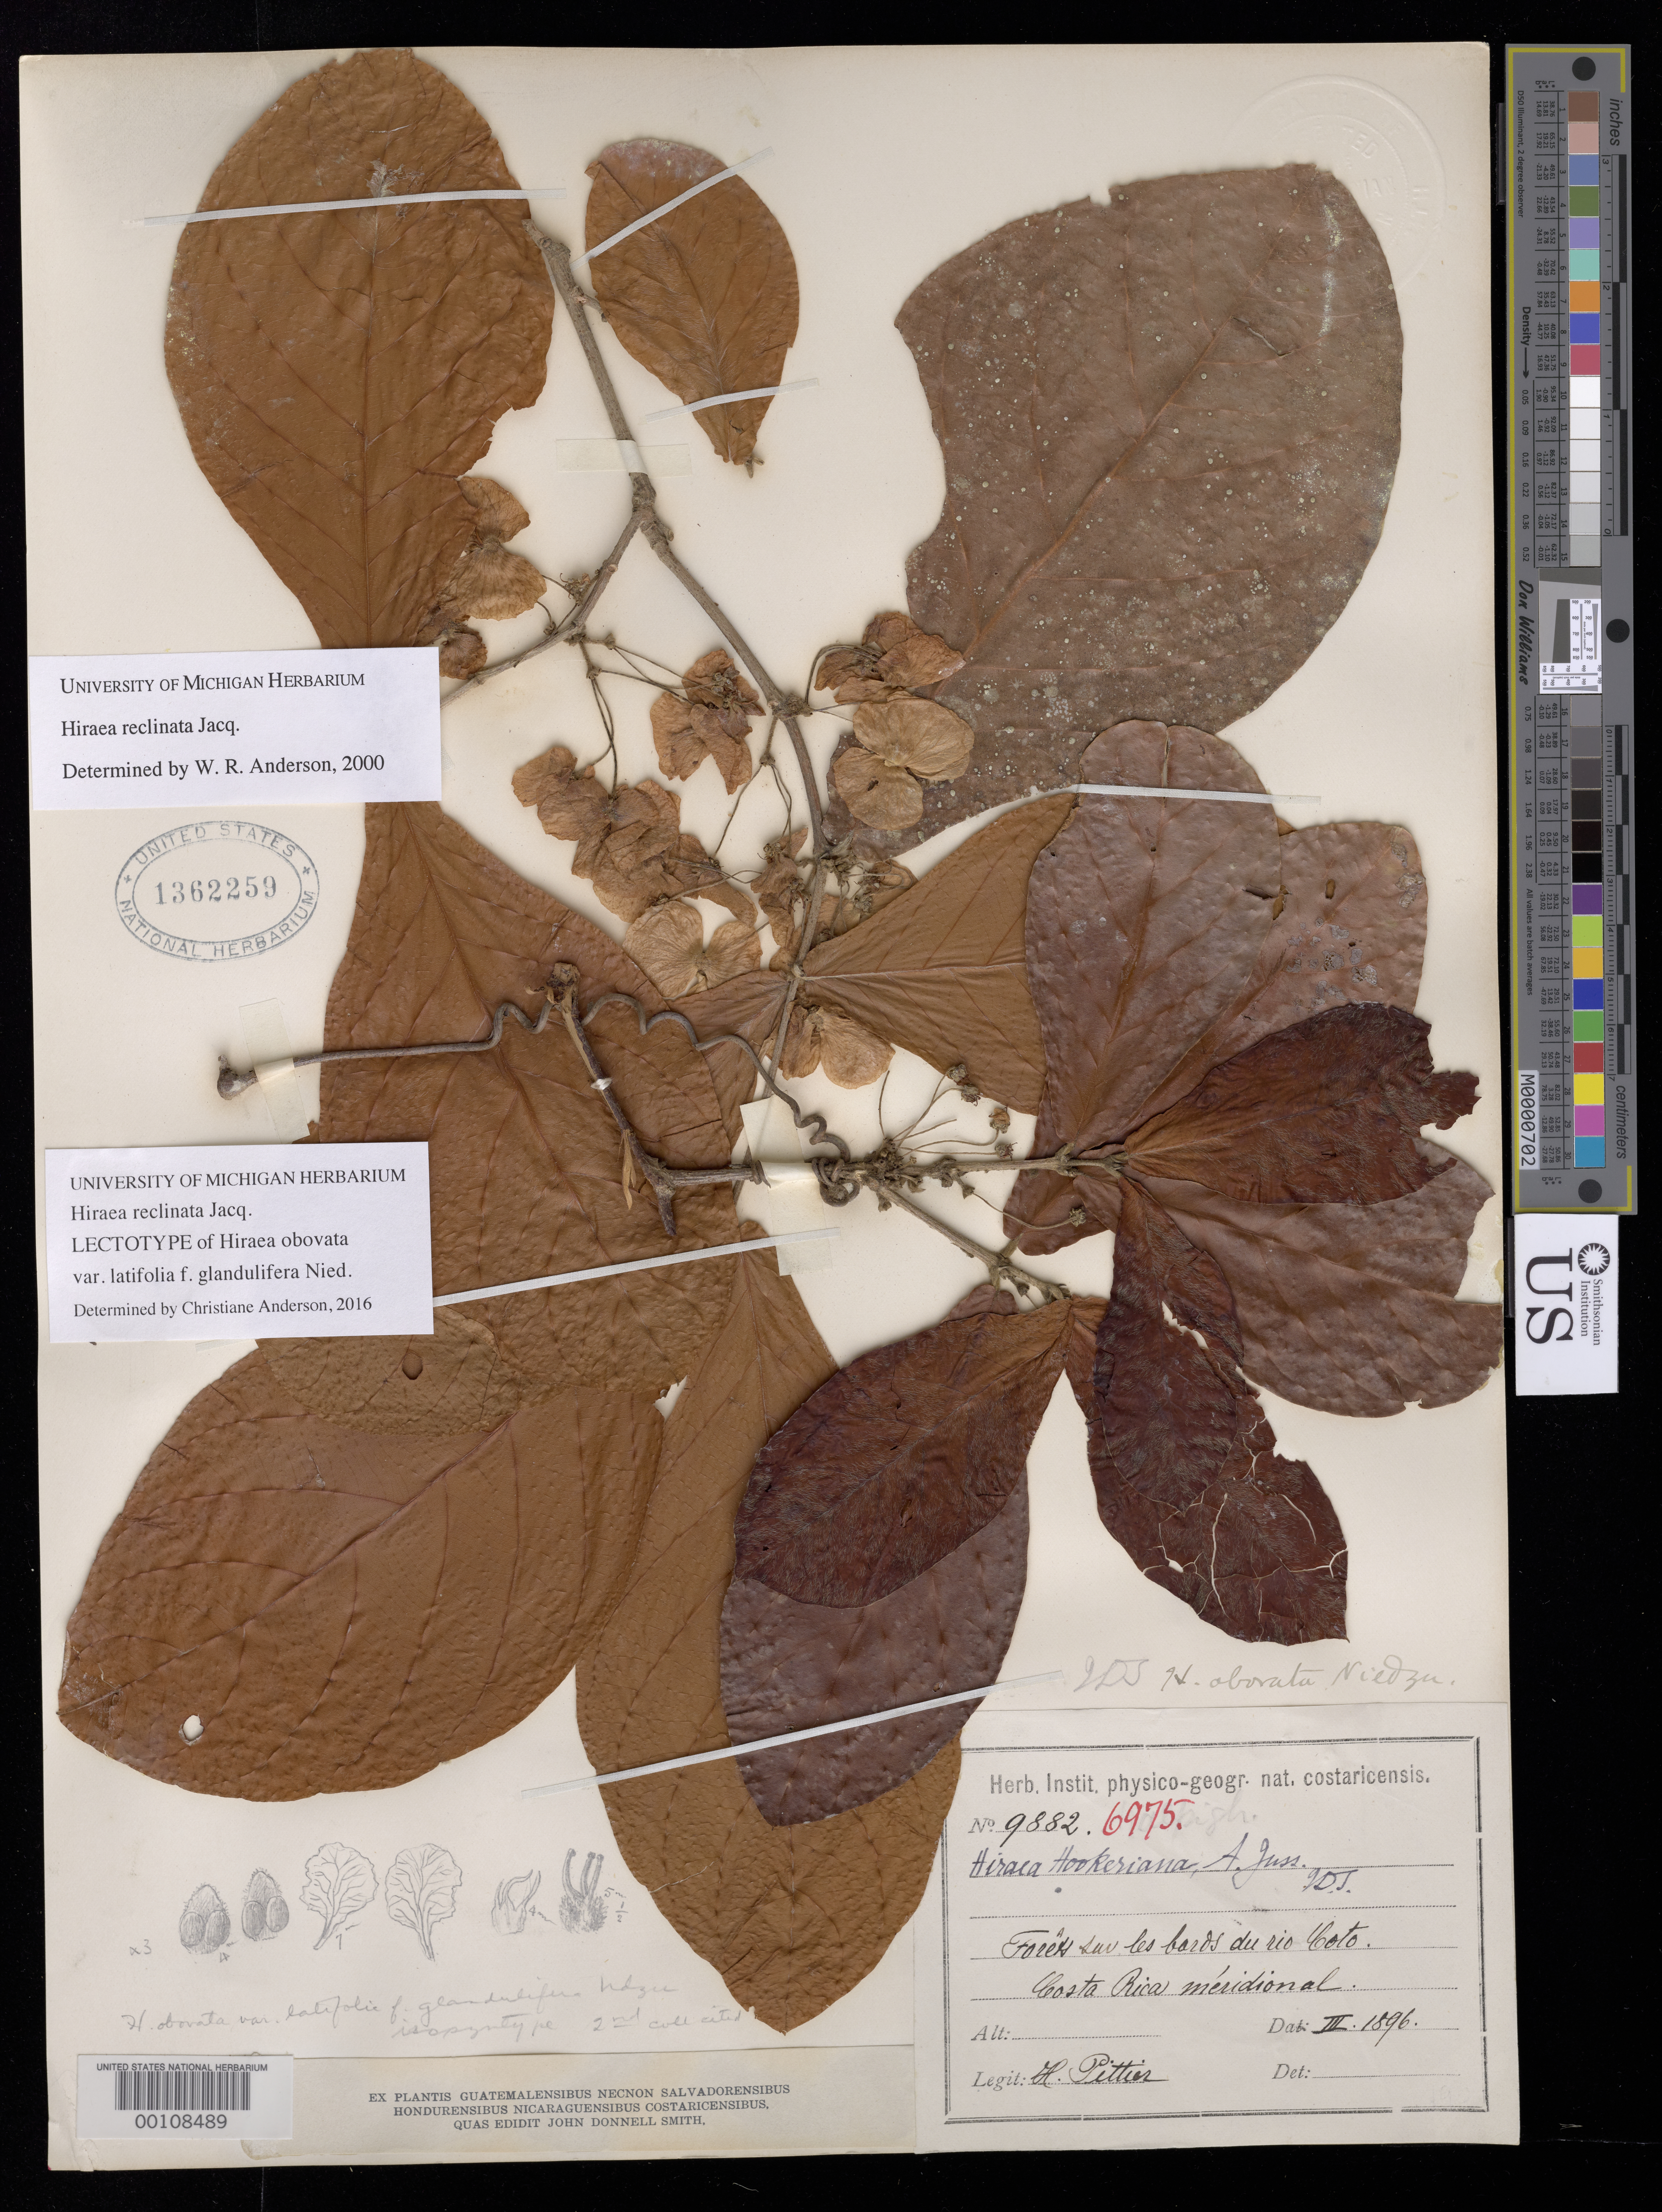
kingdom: Plantae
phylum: Tracheophyta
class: Magnoliopsida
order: Malpighiales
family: Malpighiaceae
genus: Hiraea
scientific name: Hiraea obovata f. glandulifera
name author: Nied.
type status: Lectotype; Isosyntype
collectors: H. F. Pittier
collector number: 9882 [Donnell Smith 6975]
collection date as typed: Mar 1896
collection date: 1896-03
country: Costa Rica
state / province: Puntarenas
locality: Rio Coto, Golfo Dulce, Comarca de Puntarenas.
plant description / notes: Anderson (2016) cites "lectotype" at US without explicitly identifying duplicates (e.g., citing sheet number or barcode, or even number of sheets); US has 2 duplicates of this collection, both annotated by Anderson (2016) as "lectotype". Both sheets are originally from the Donnell Smith herbarium but do not have consecutive USNH sheet numbers, and without any indication they are two sheets of a single specimen.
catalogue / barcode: US 1362259